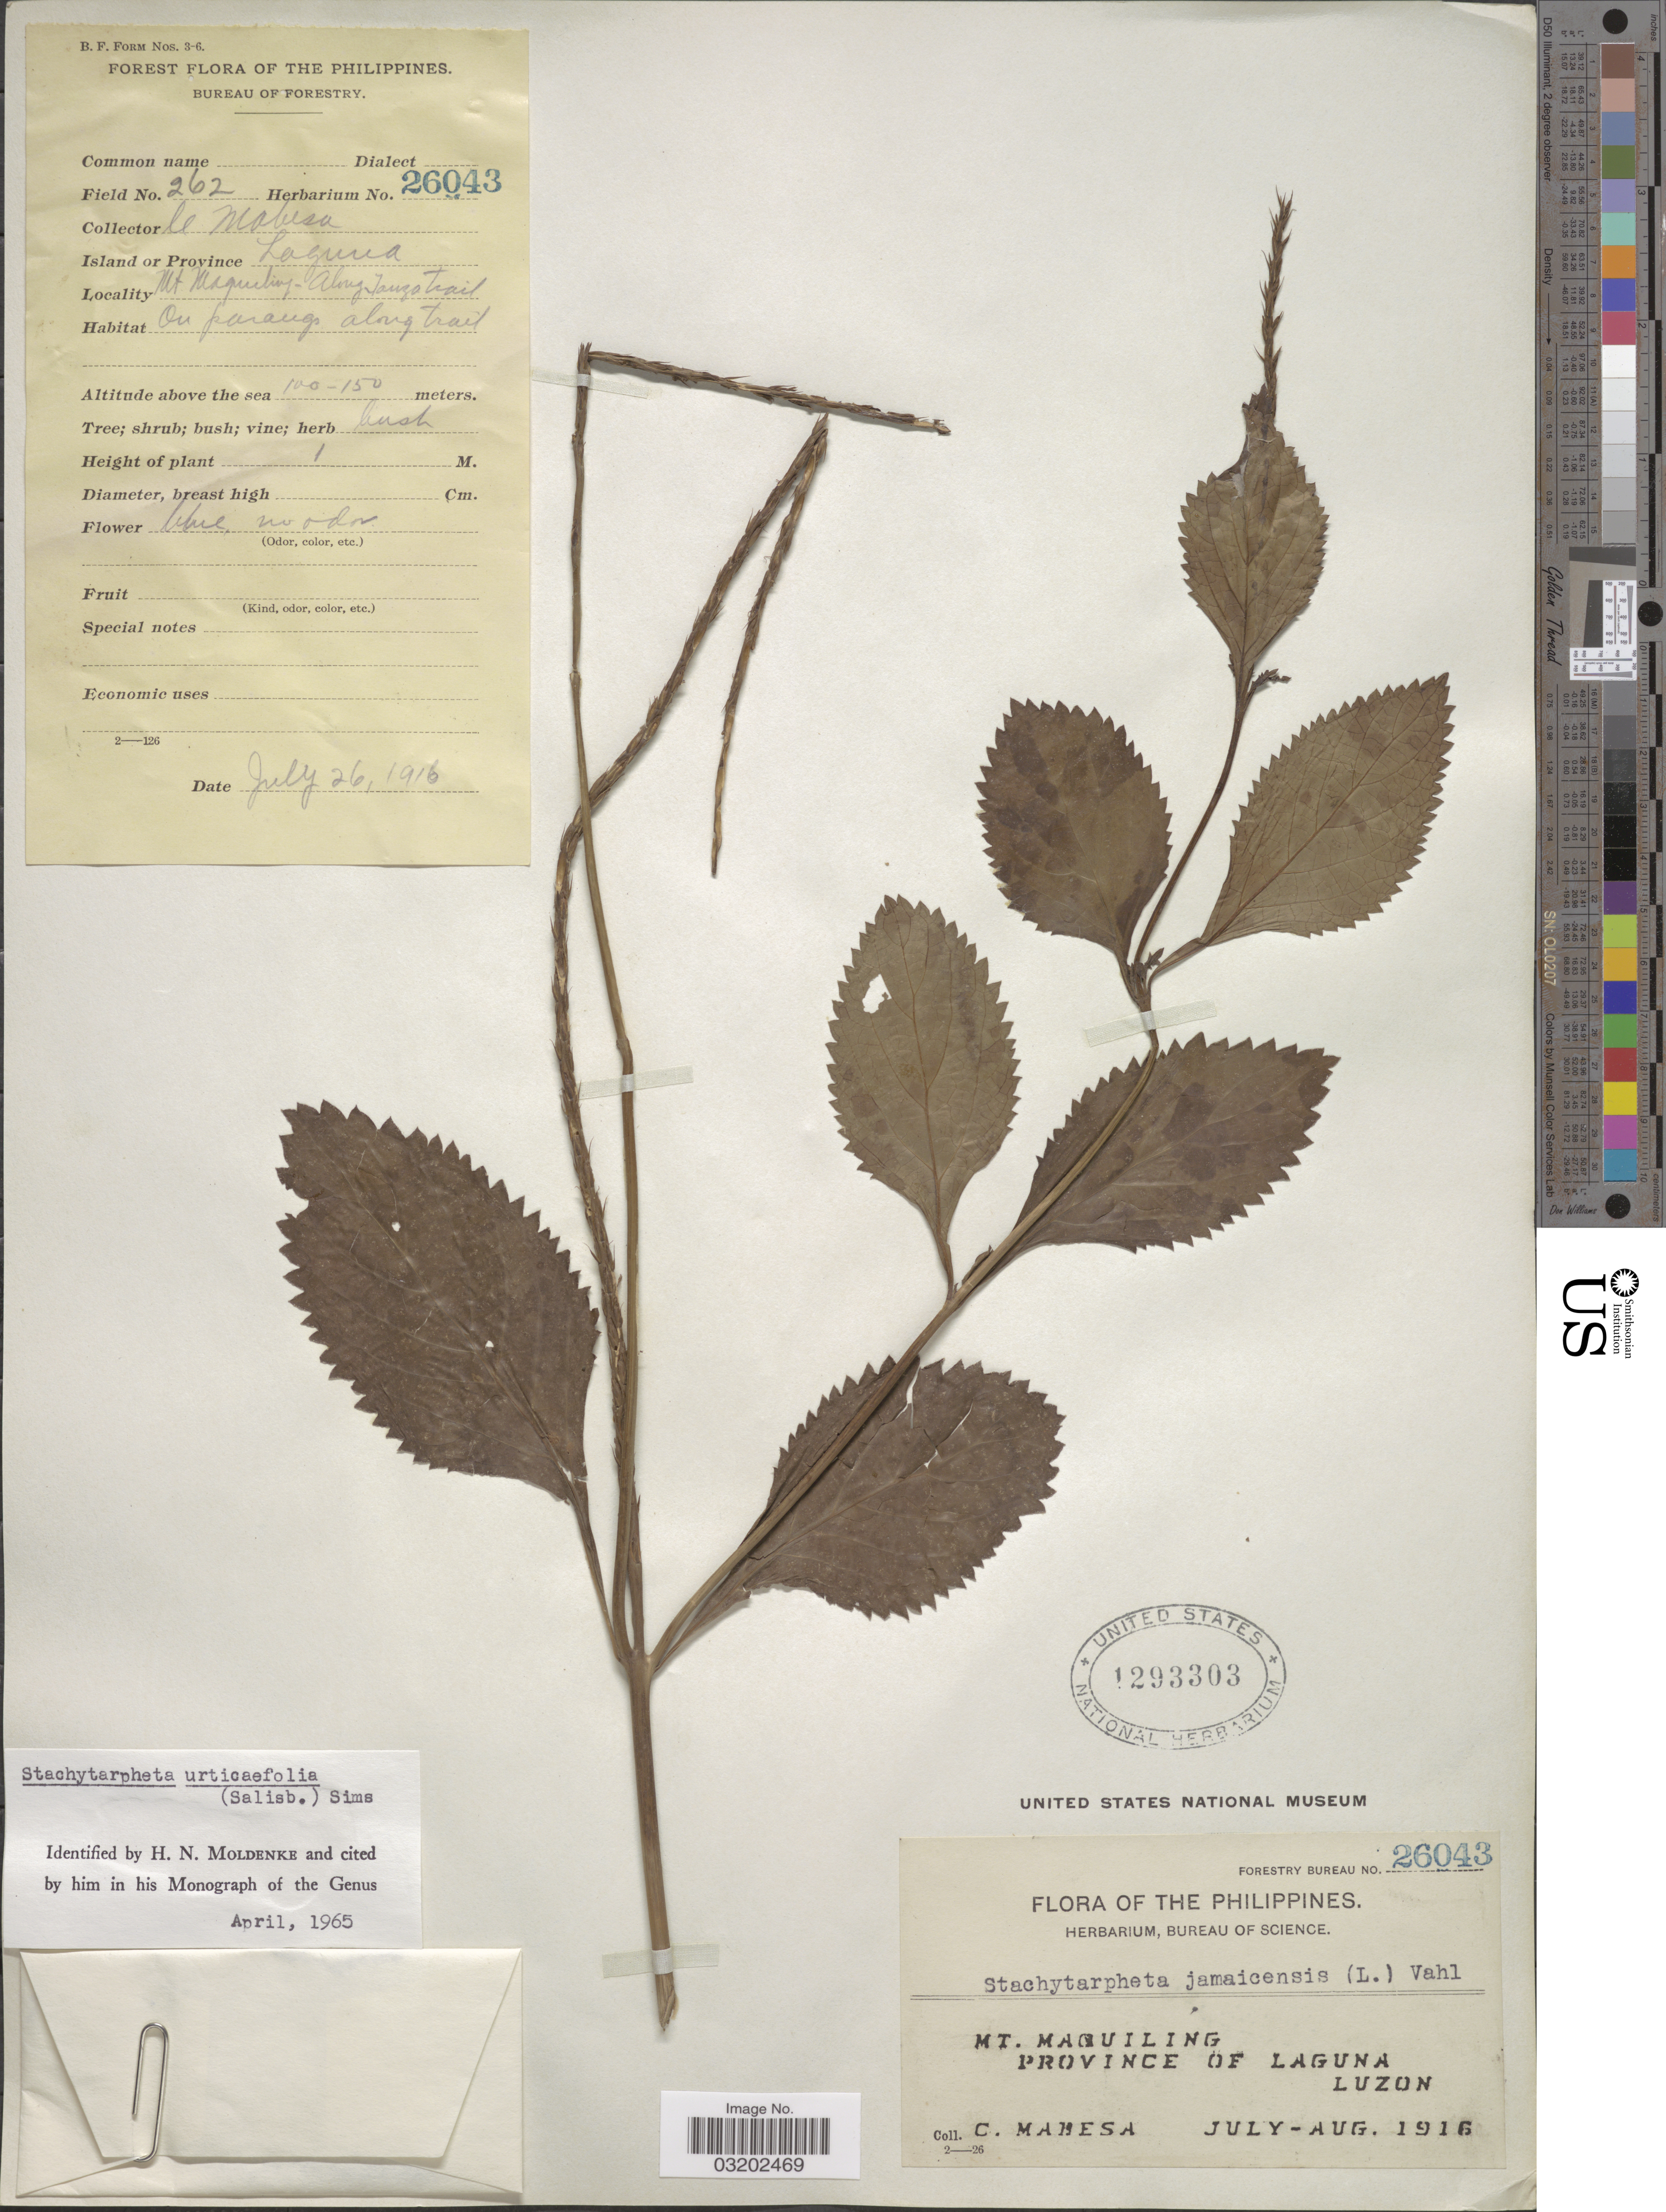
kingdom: Plantae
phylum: Tracheophyta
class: Magnoliopsida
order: Lamiales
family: Verbenaceae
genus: Stachytarpheta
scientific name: Stachytarpheta urticifolia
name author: Sims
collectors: C. Mabesa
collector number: Forestry Bureau 26043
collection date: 1916-07-26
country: Philippines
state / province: Calabarzon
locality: Mt. Maquiling, Province of Laguna, Luzon, Along Tanzo Trail.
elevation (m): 100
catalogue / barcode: US 1293303